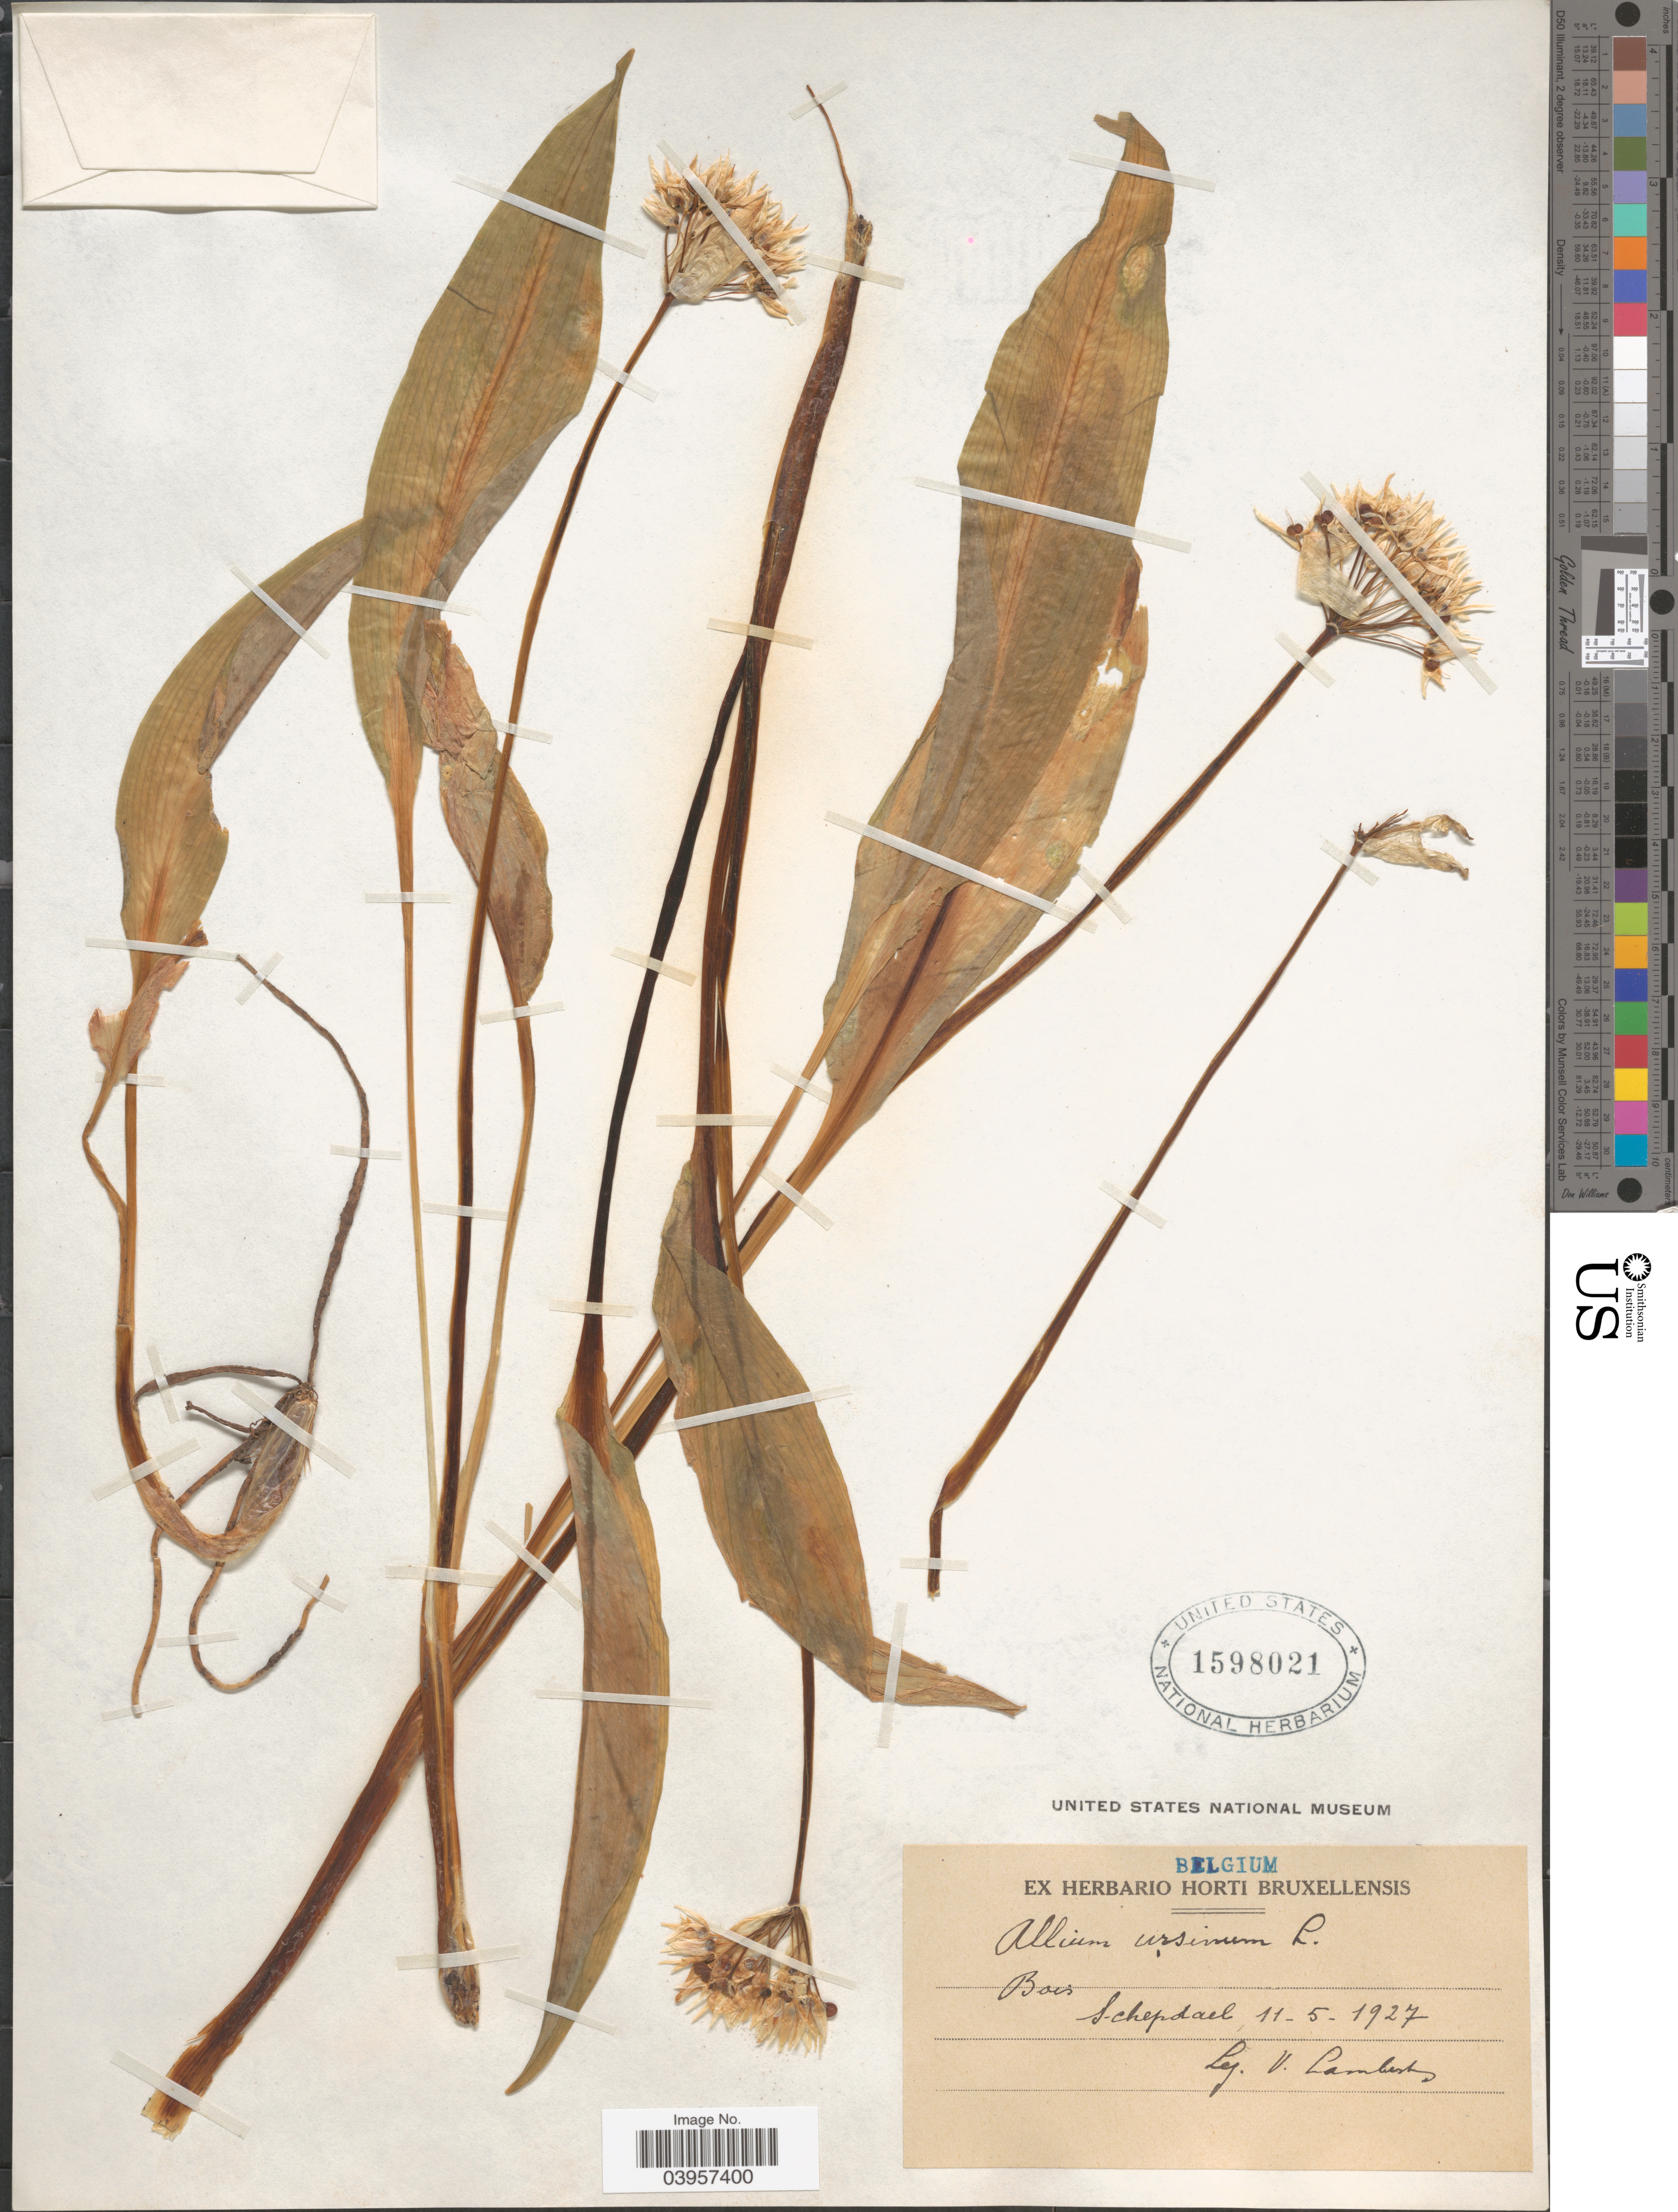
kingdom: Plantae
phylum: Tracheophyta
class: Liliopsida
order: Asparagales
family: Amaryllidaceae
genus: Allium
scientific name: Allium ursinum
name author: L.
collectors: V. Lambert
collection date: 1927-05-11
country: Belgium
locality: Bois Schepdael.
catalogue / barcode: US 1598021